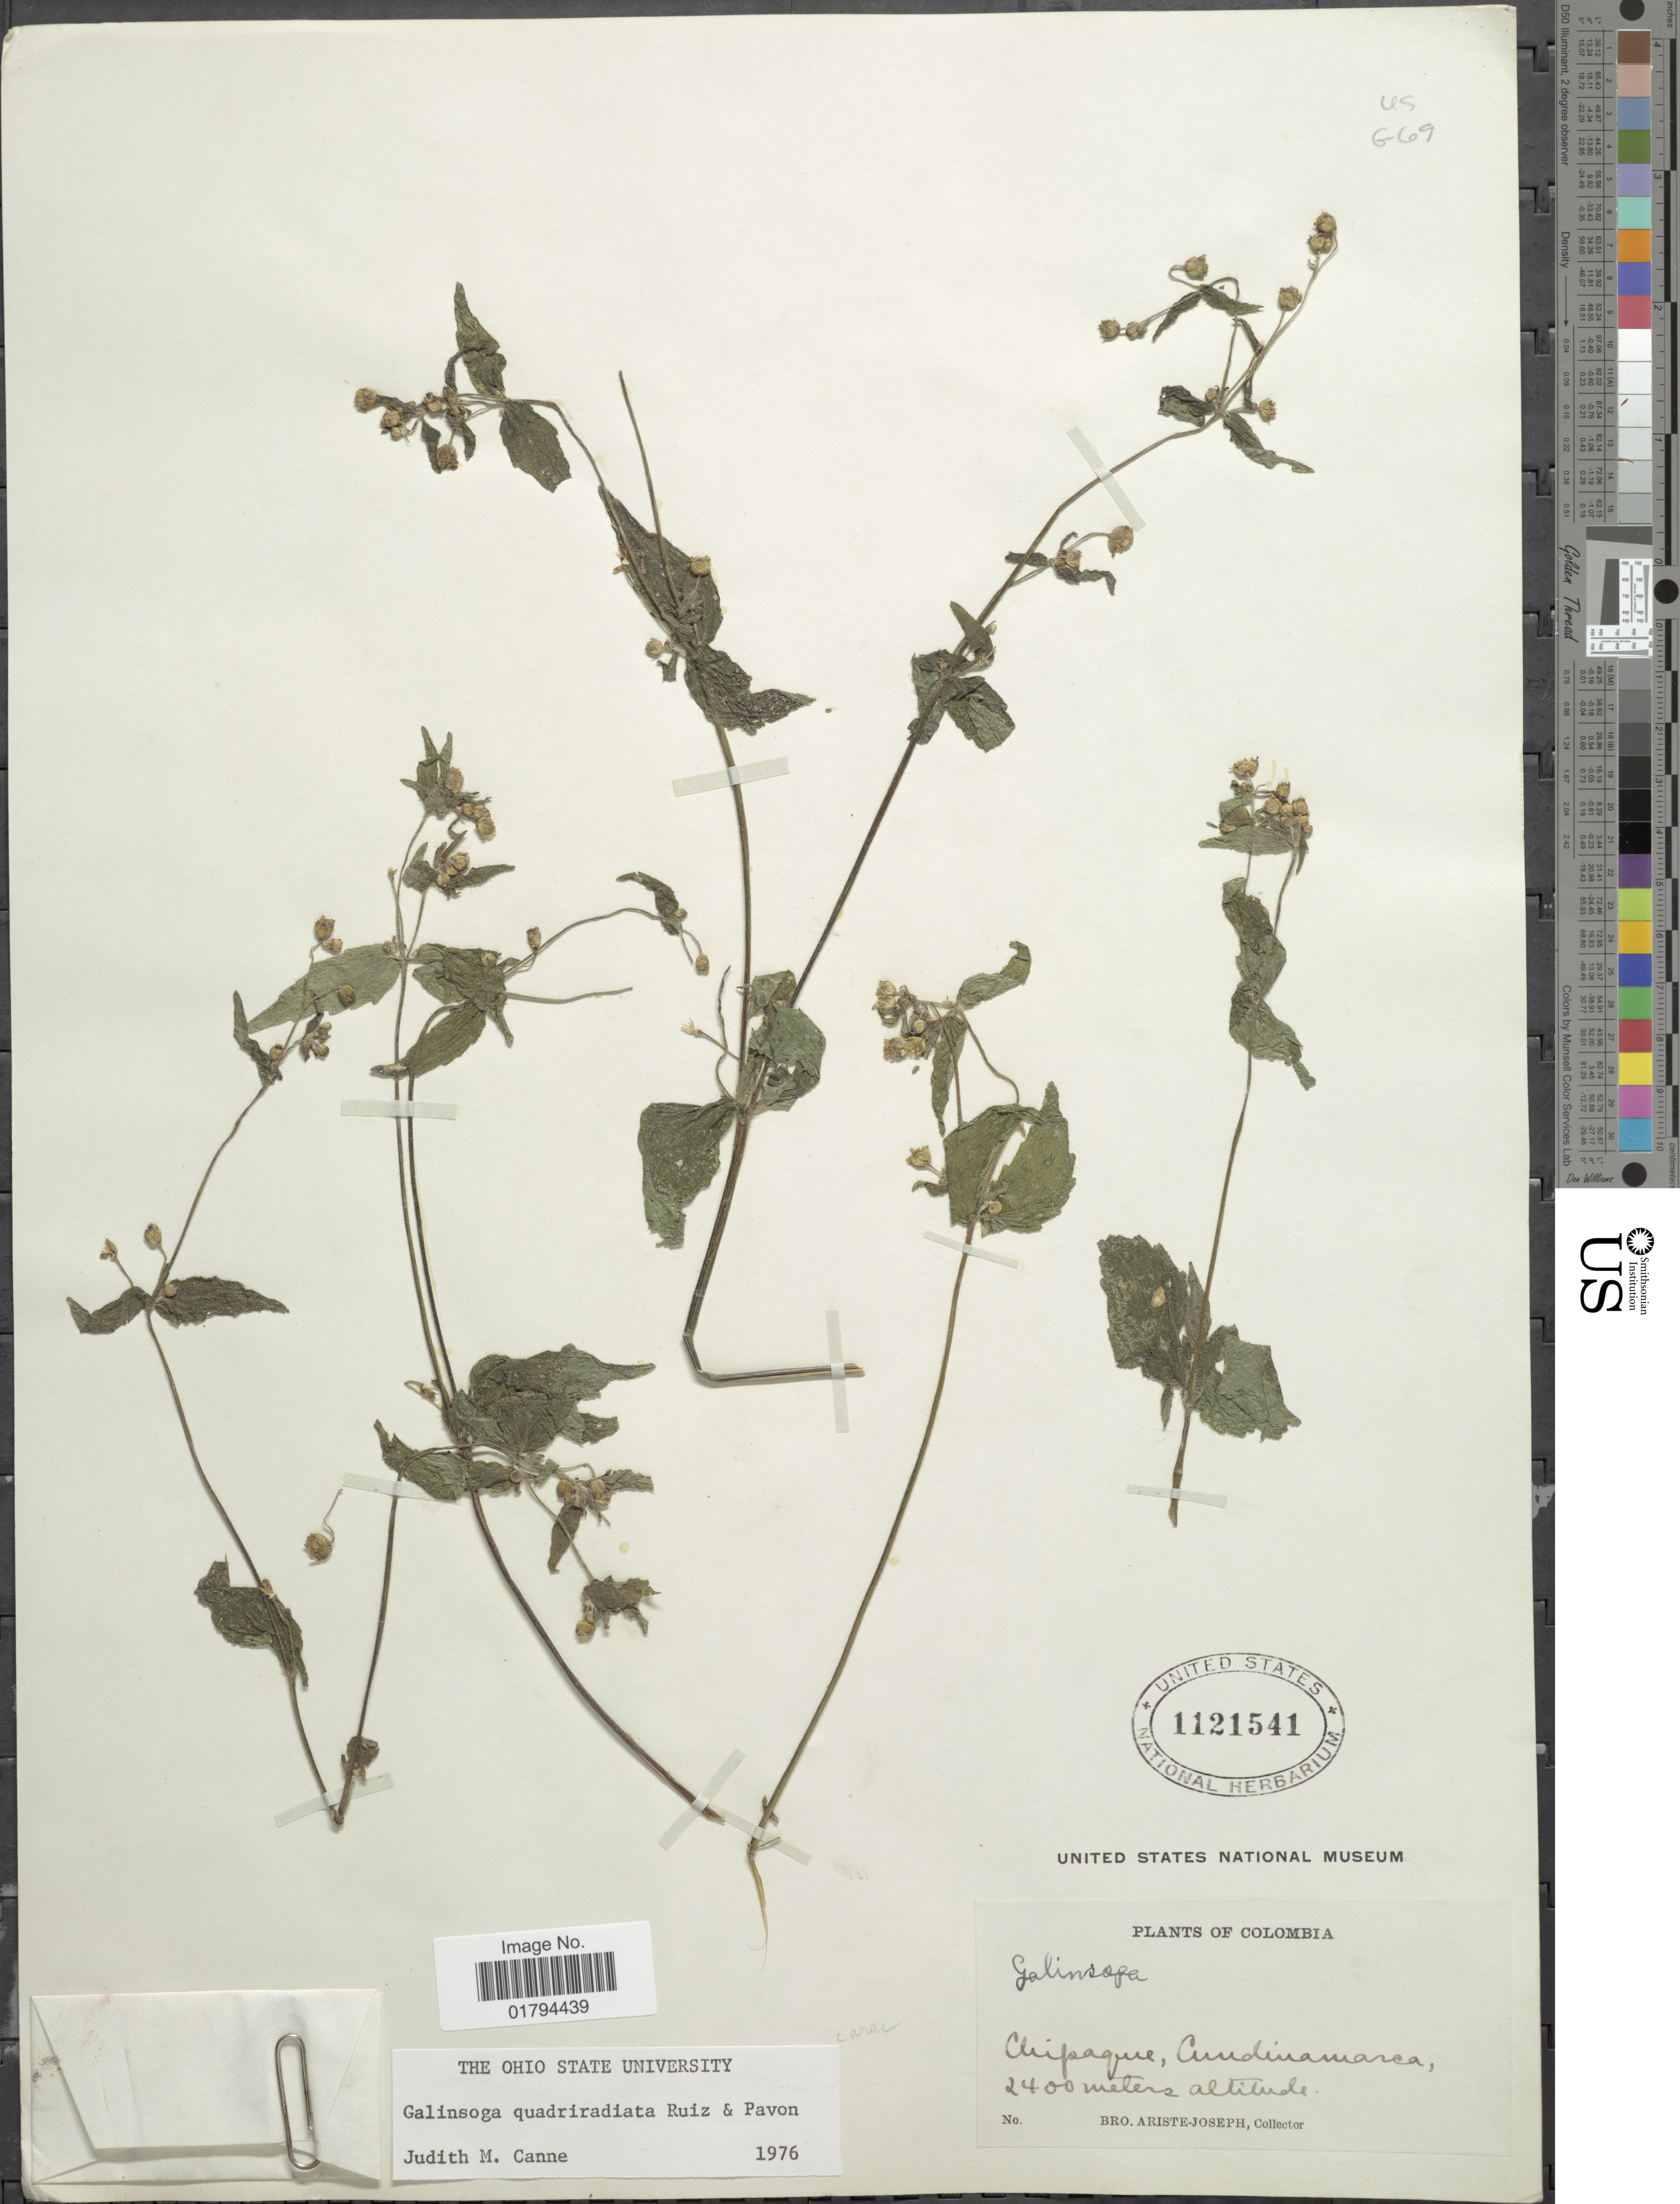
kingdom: Plantae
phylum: Tracheophyta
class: Magnoliopsida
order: Asterales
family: Asteraceae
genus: Galinsoga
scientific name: Galinsoga quadriradiata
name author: Ruiz & Pav.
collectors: Bro. Ariste-Joseph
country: Colombia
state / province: Cundinamarca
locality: Chipaque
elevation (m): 2400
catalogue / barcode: US 1121541